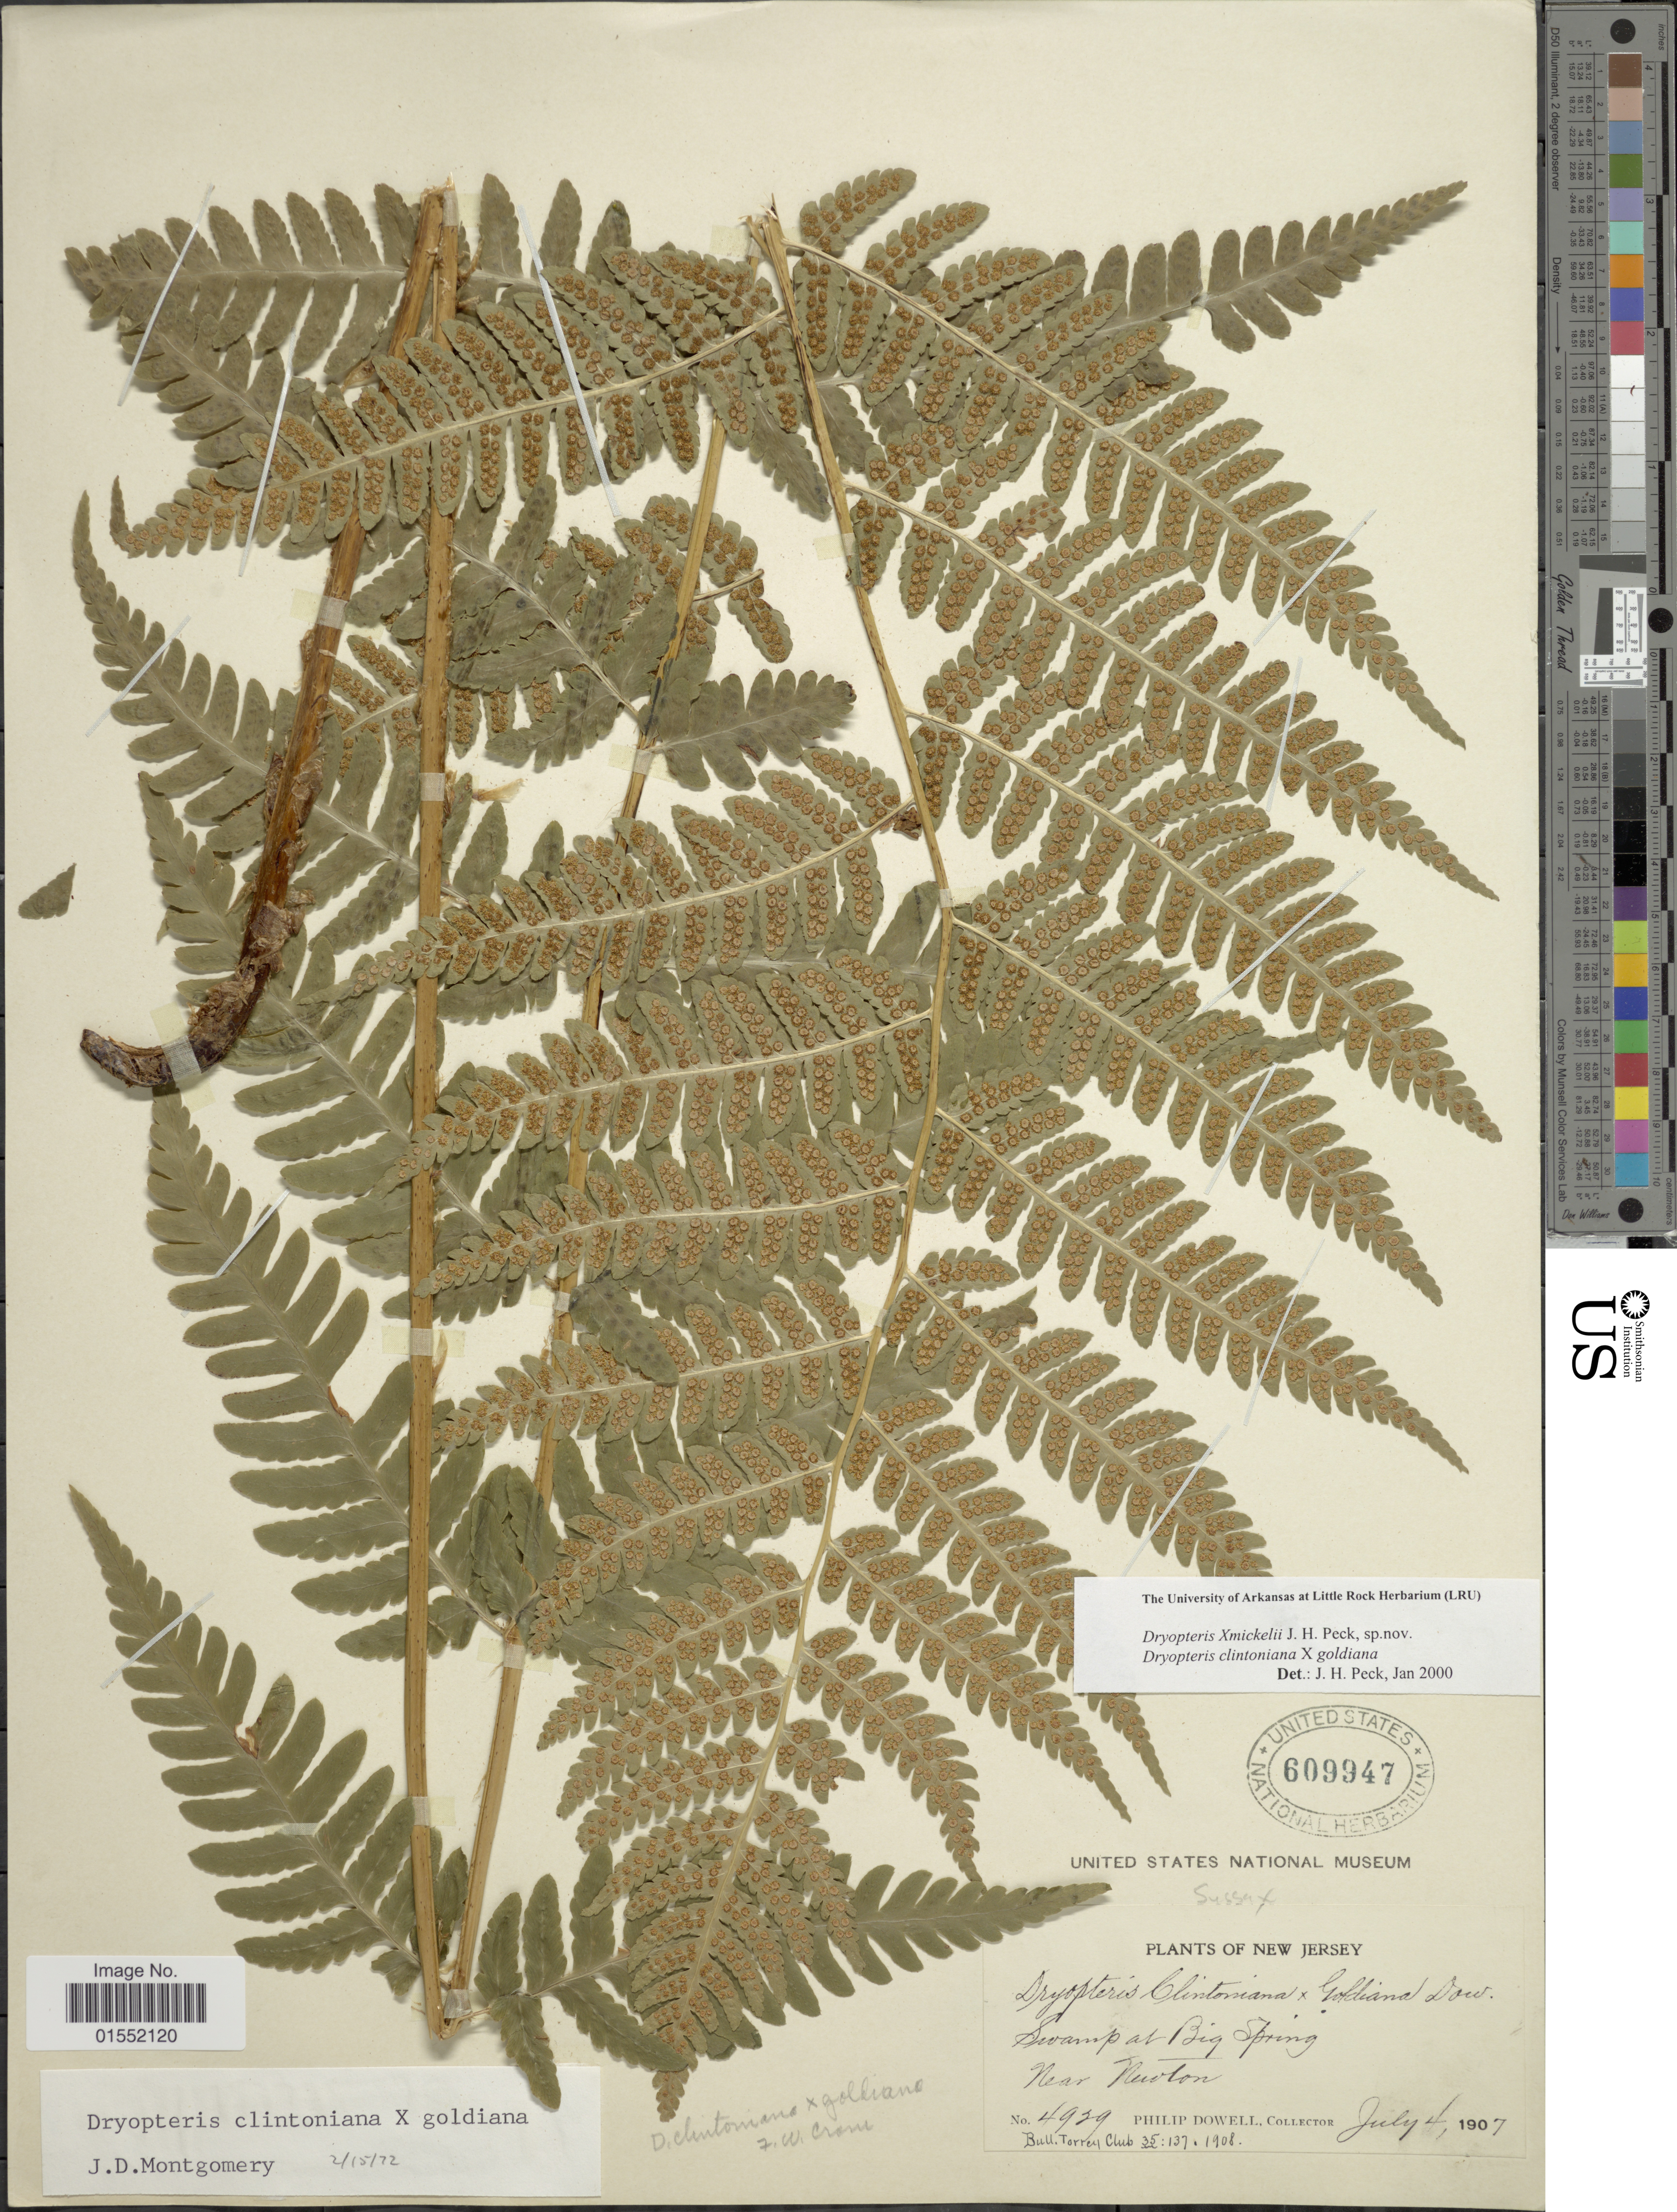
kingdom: Plantae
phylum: Tracheophyta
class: Polypodiopsida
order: Polypodiales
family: Dryopteridaceae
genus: Dryopteris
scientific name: Dryopteris x mickelii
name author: J.H. Peck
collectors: P. Dowell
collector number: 4929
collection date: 1907-07-04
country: United States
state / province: New Jersey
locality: Swamp at Big Spring, Near Newton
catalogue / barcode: US 609947